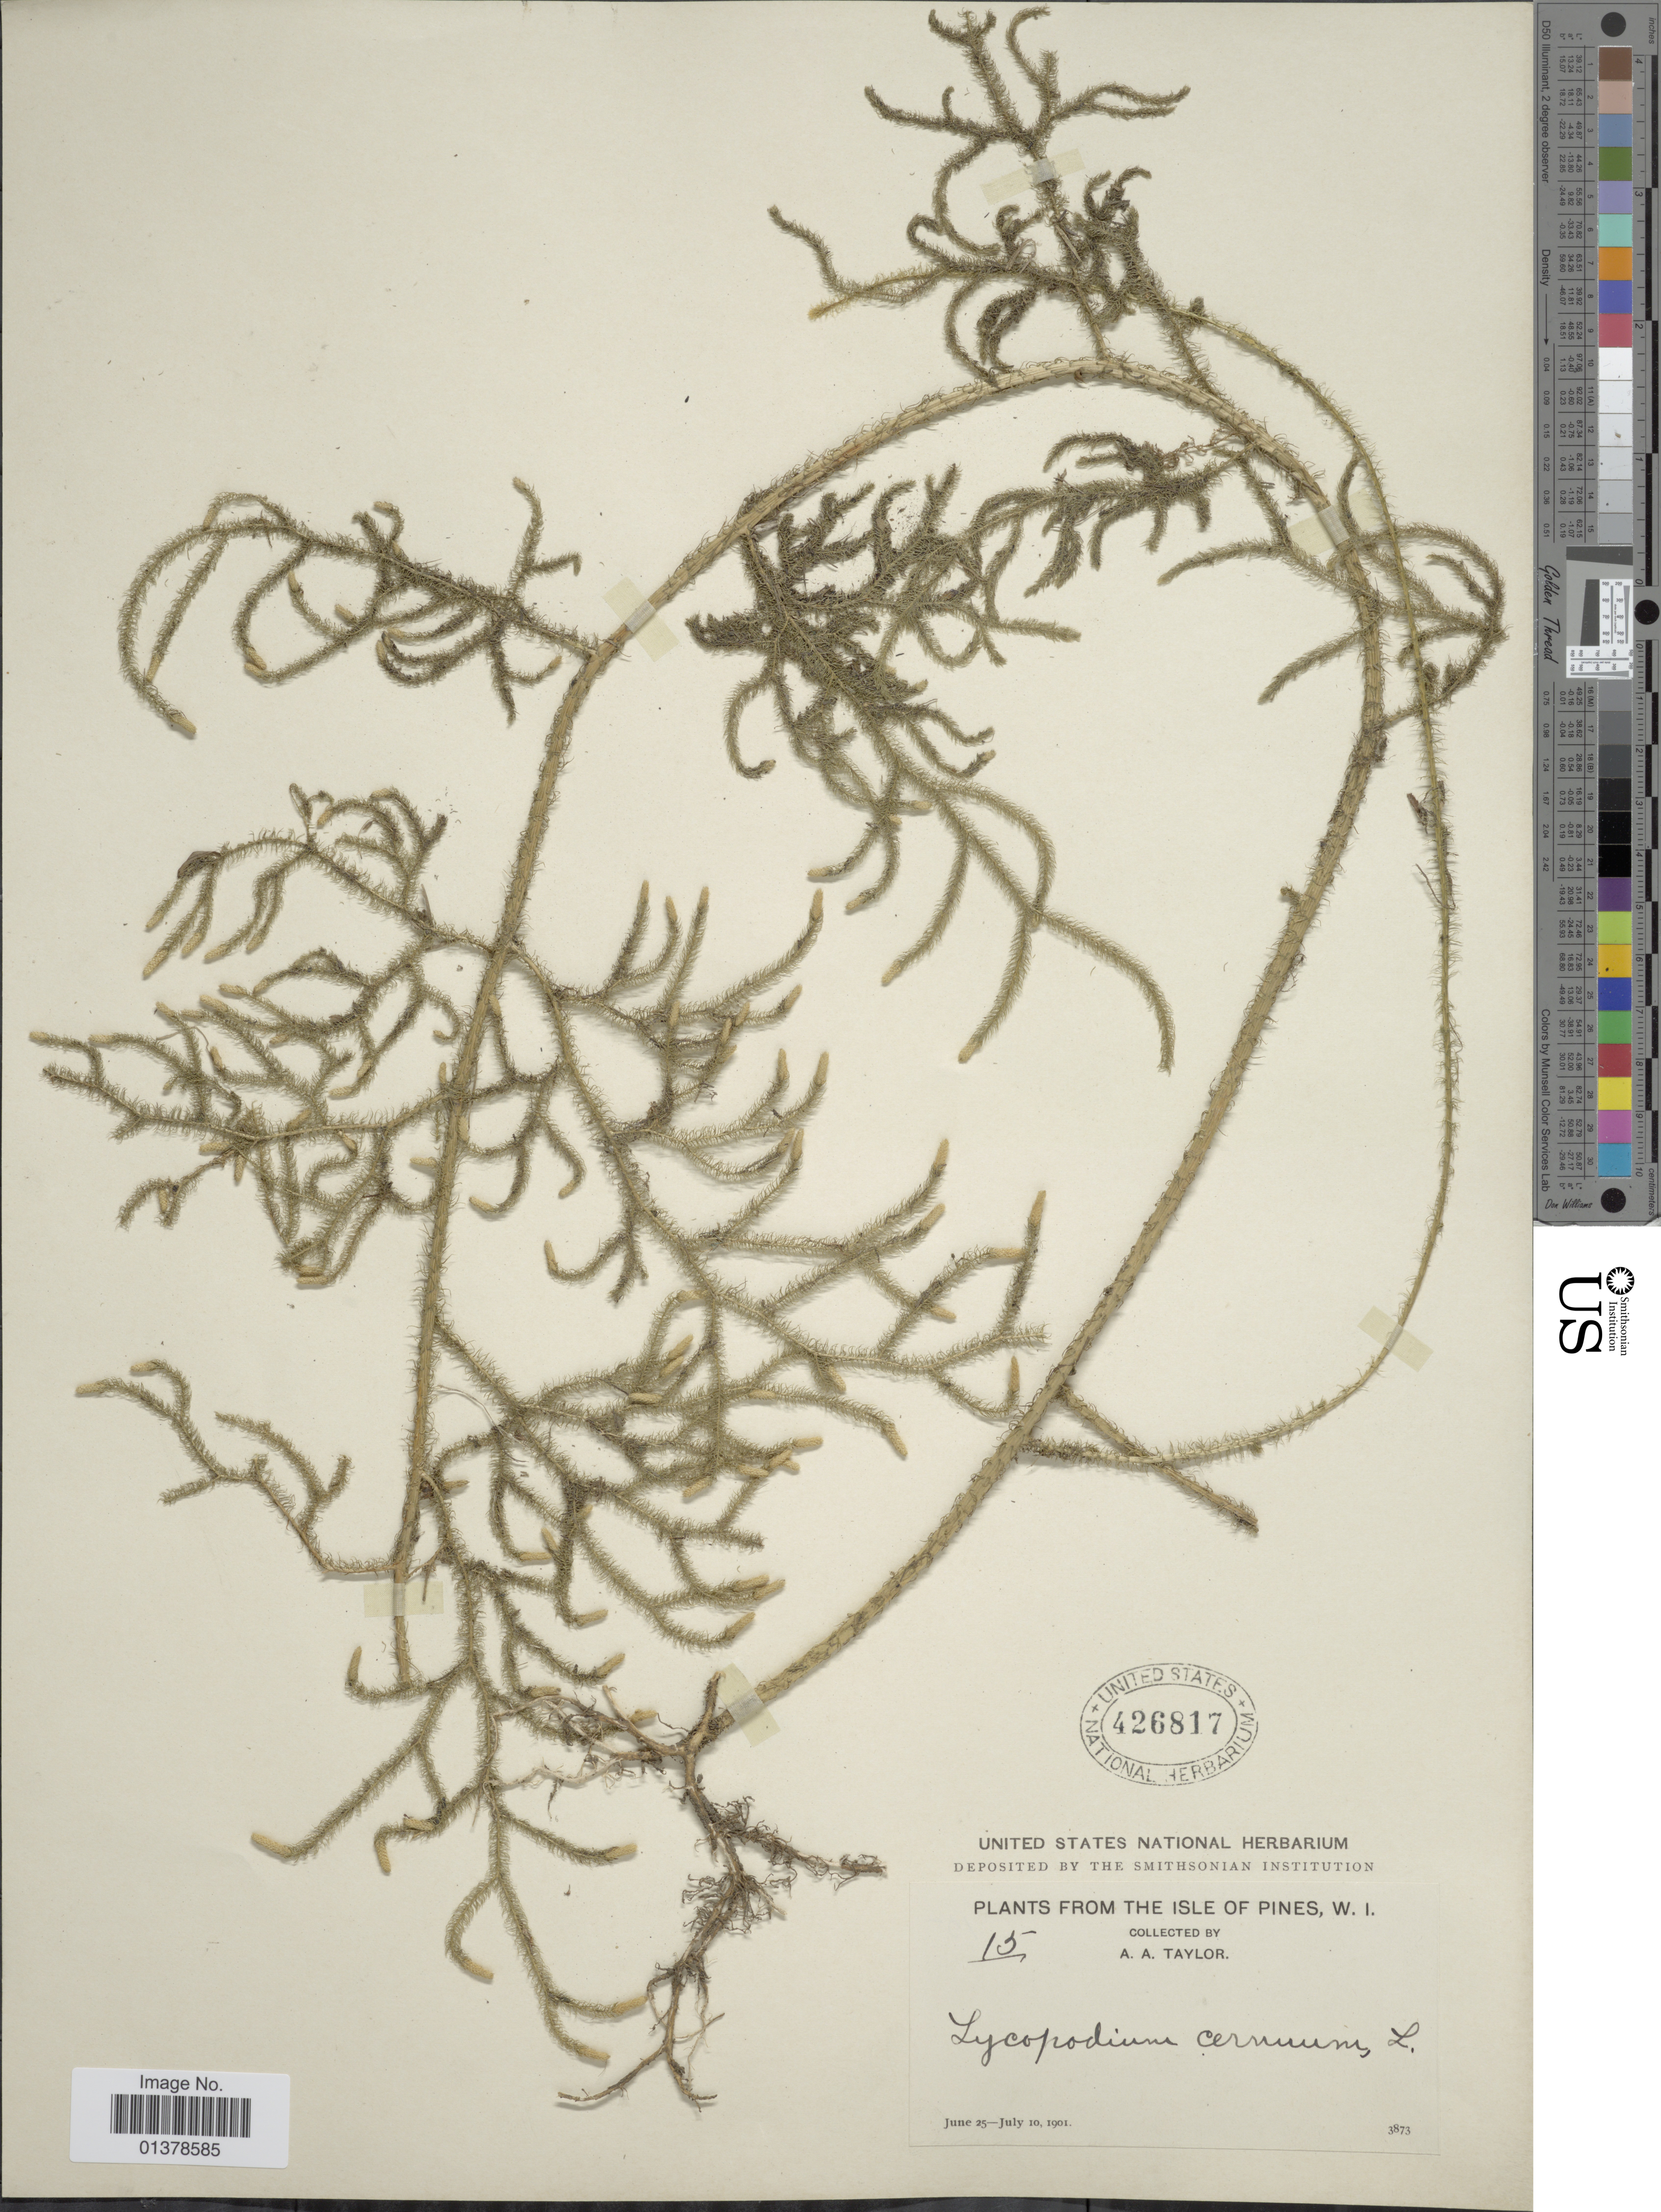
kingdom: Plantae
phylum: Tracheophyta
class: Lycopodiopsida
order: Lycopodiales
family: Lycopodiaceae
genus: Palhinhaea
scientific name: Palhinhaea cernua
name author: (L.) Vasc. & Franco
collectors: A. A. Taylor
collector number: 15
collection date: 1901-06-25/1901-07-10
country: Cuba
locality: Isles of Pines, W.I.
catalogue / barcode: US 426817